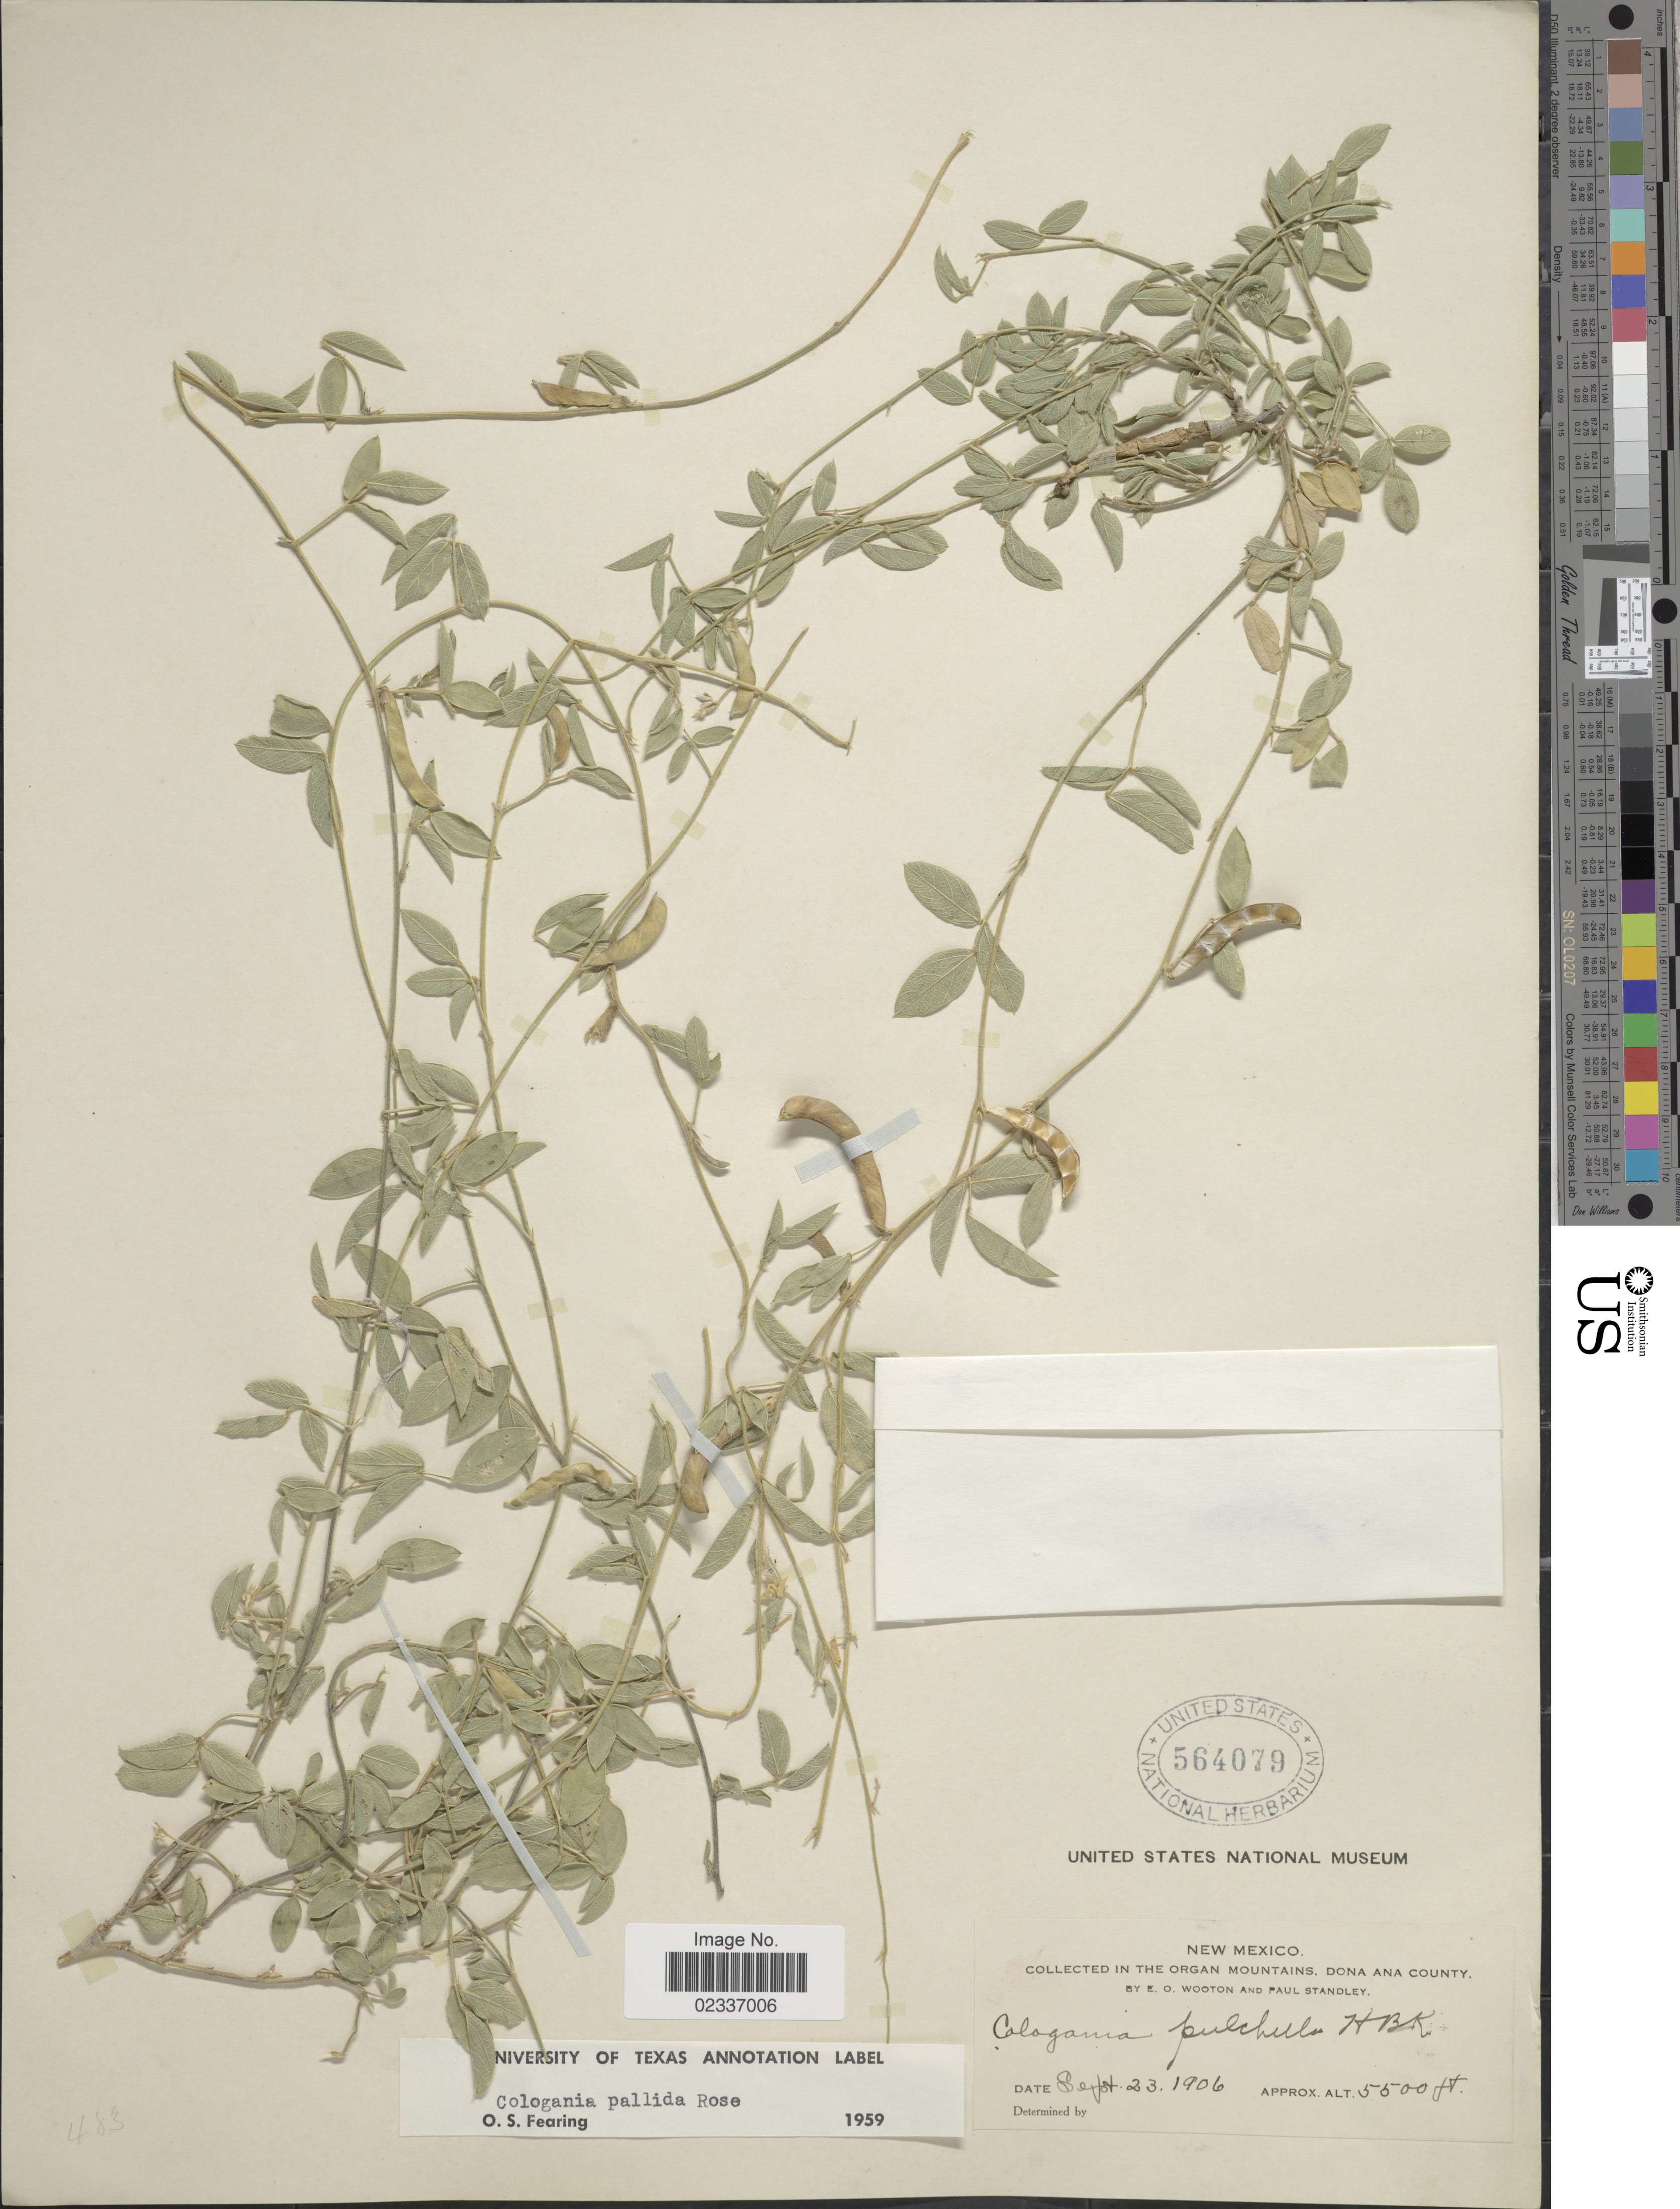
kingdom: Plantae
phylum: Tracheophyta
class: Magnoliopsida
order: Fabales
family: Fabaceae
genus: Cologania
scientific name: Cologania pallida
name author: Rose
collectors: E. O. Wooton & P. C. Standley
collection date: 1906-09-23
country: United States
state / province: New Mexico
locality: In the Organ Mountains, Dona Ana County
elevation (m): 1676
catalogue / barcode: US 564079